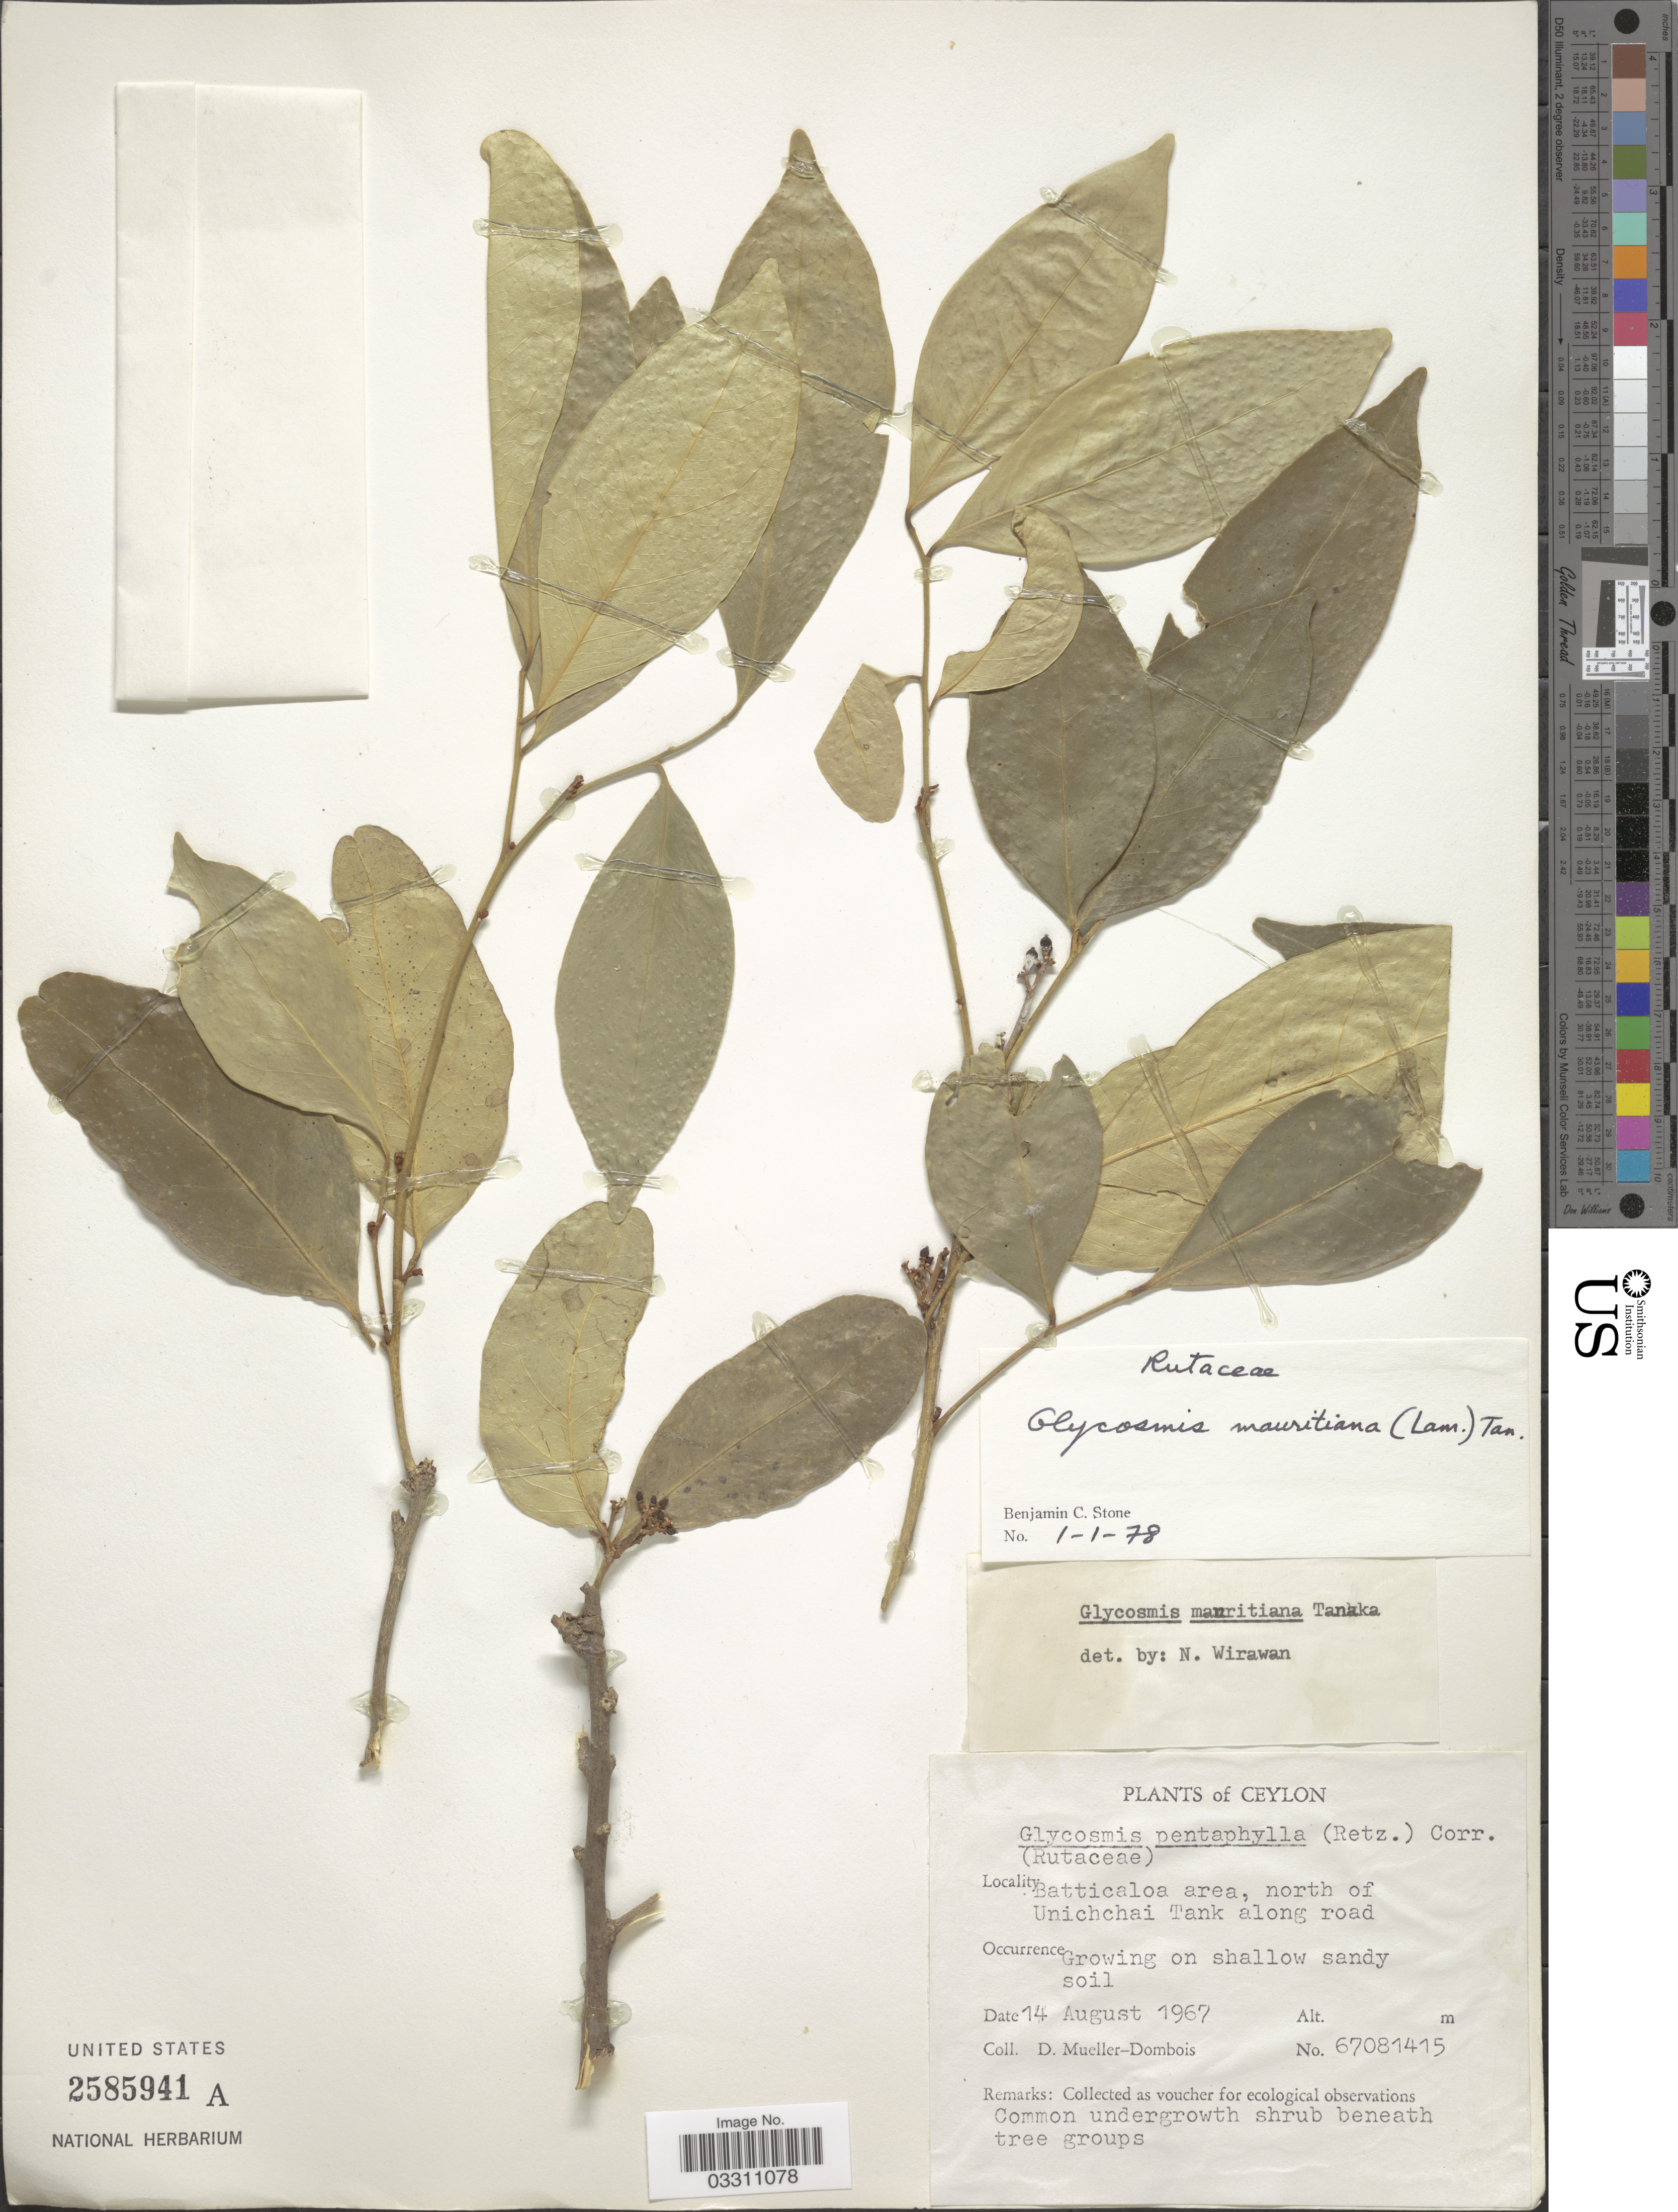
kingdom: Plantae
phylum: Tracheophyta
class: Magnoliopsida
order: Sapindales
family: Rutaceae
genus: Glycosmis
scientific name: Glycosmis mauritiana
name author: (Lamkey) Tanaka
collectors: D. Mueller-Dombois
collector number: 67081415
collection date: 1967-08-14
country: Sri Lanka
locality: Ceylon, Batticaloa area, north of Unichchai Tank along road.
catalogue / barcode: US 2585941A